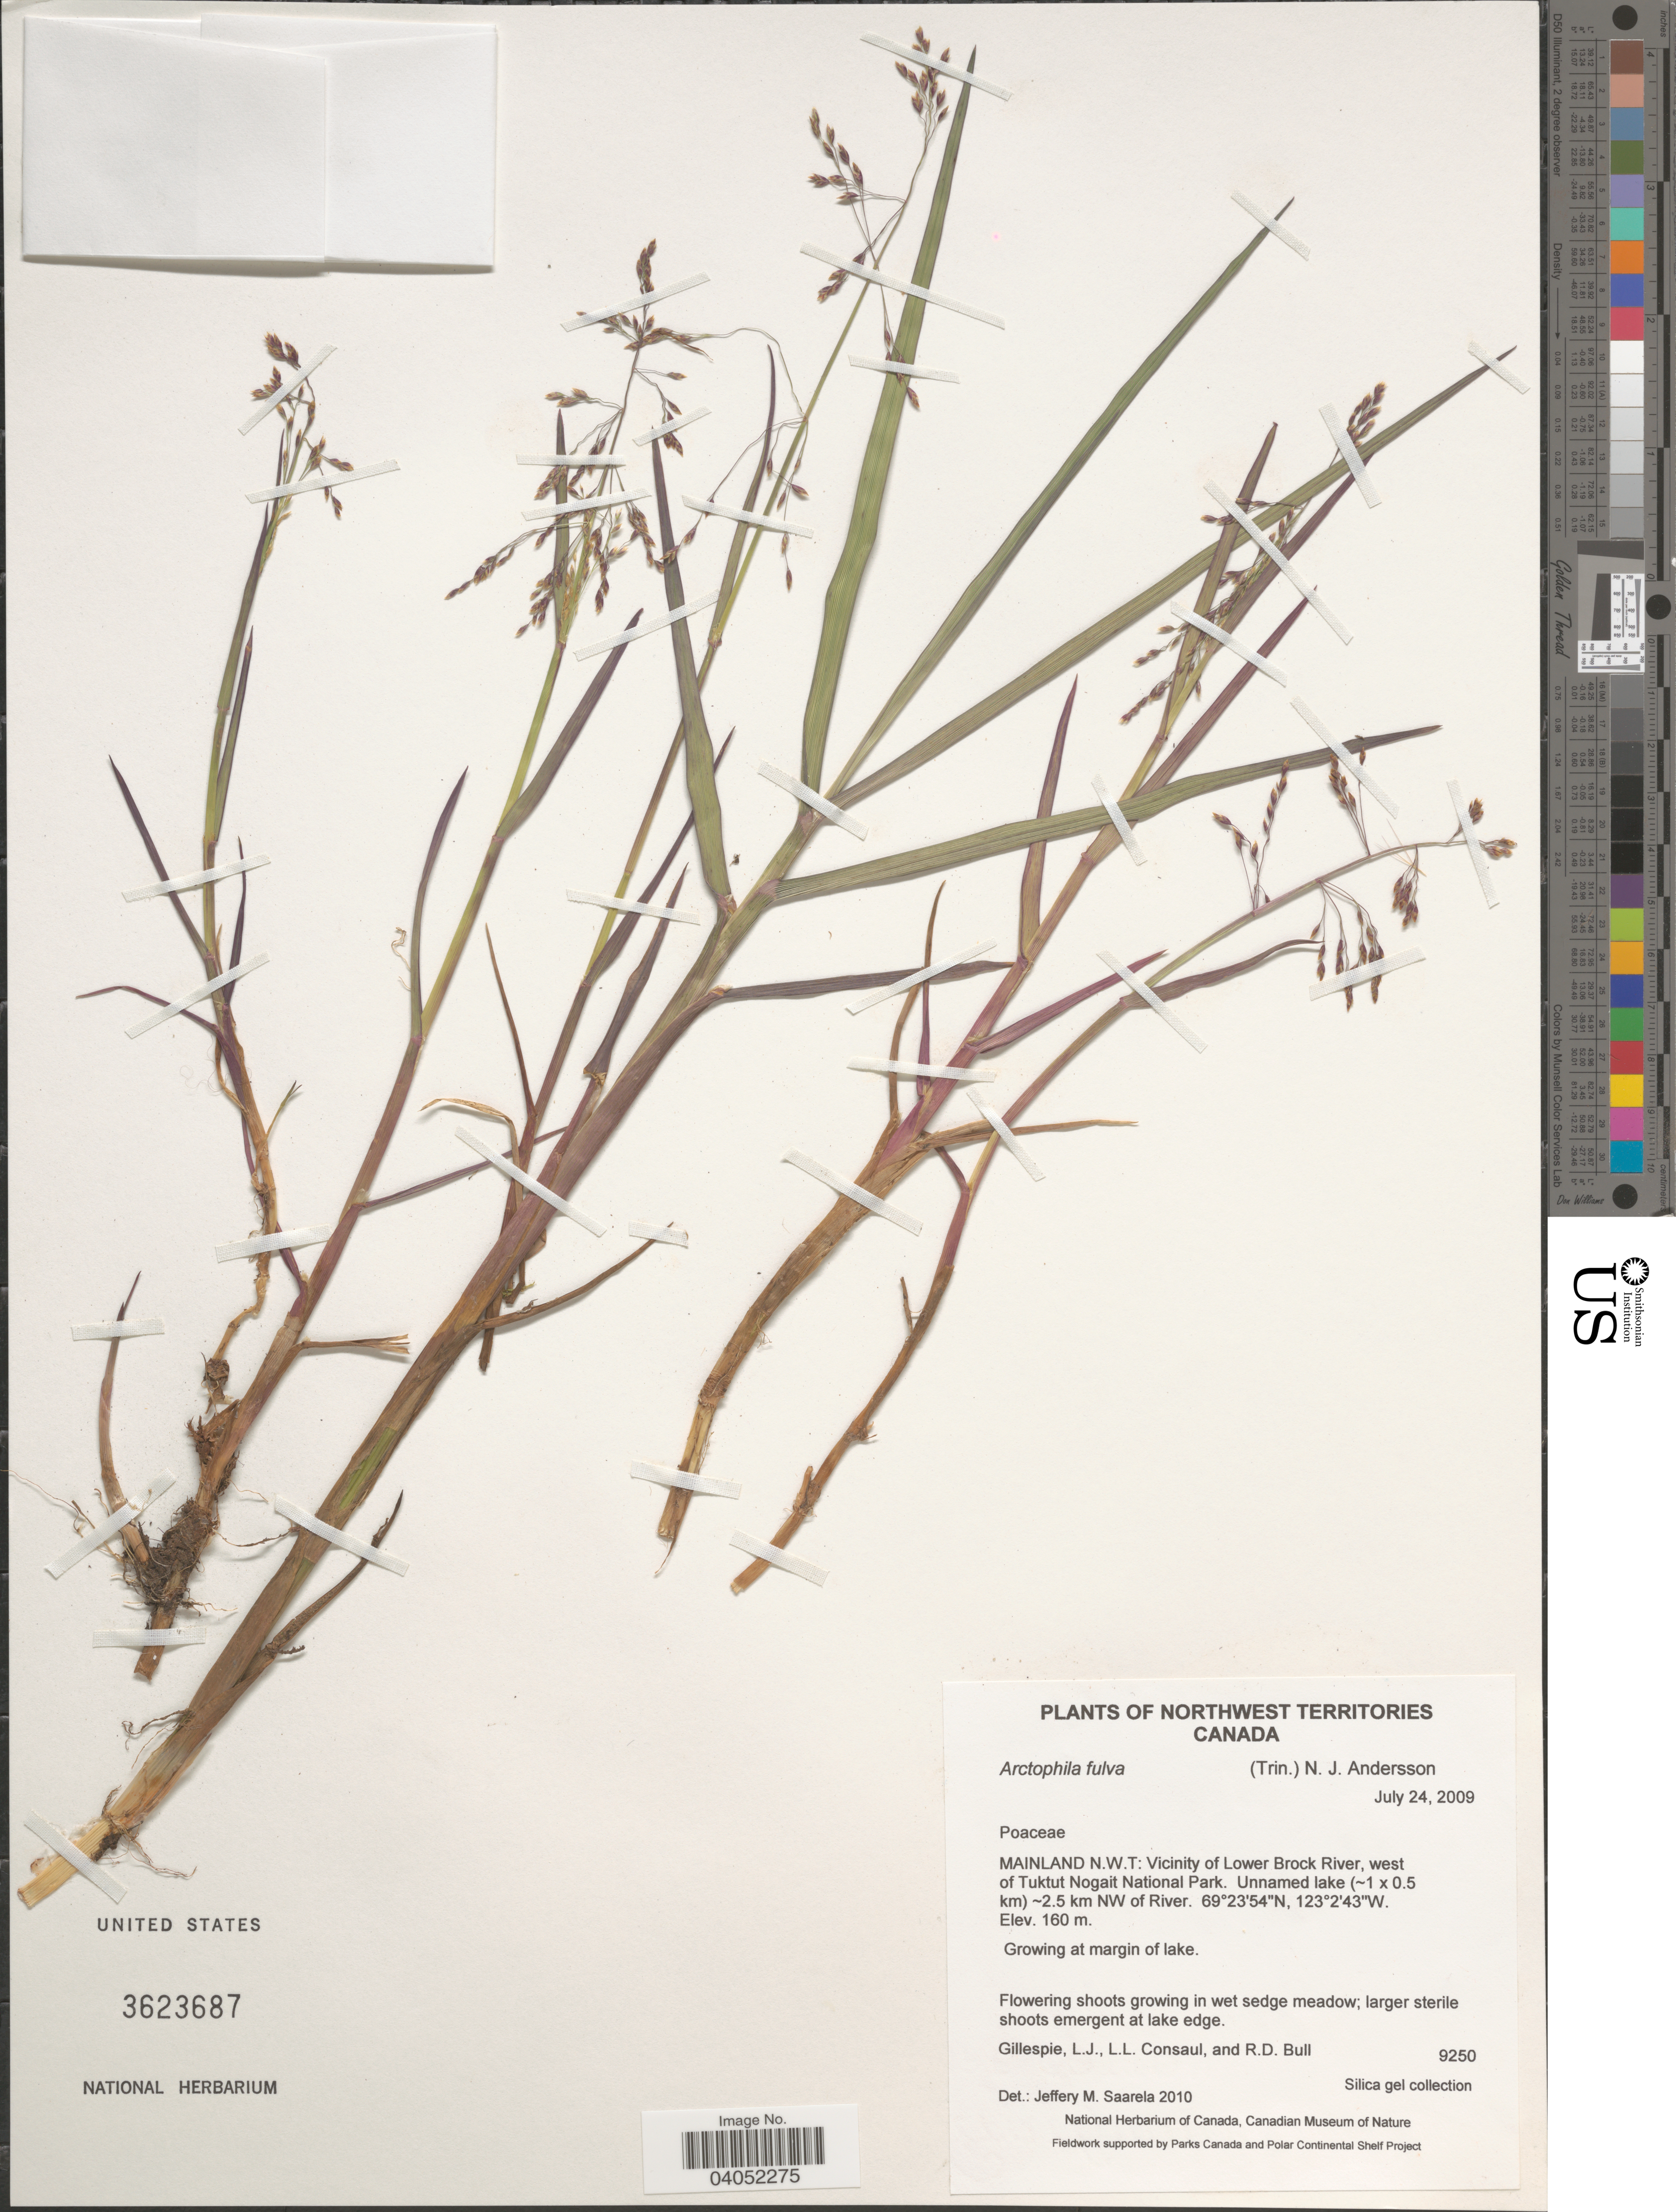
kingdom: Plantae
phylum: Tracheophyta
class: Liliopsida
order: Poales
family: Poaceae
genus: Arctophila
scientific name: Arctophila fulva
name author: (Trin.) Andersson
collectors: L. Gillespie, L. Consaul & R. Bull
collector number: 9250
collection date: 2009-07-24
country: Canada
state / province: Northwest Territories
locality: Mainland N.W.T: Vicinity of Lower Brock River, west of Tuktuk Nogait National Park. Unnamed lake (~1 [Foreign script] 0.5 km) ~2.5 km NW of River. At margin of lake.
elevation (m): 160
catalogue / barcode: US 3623687